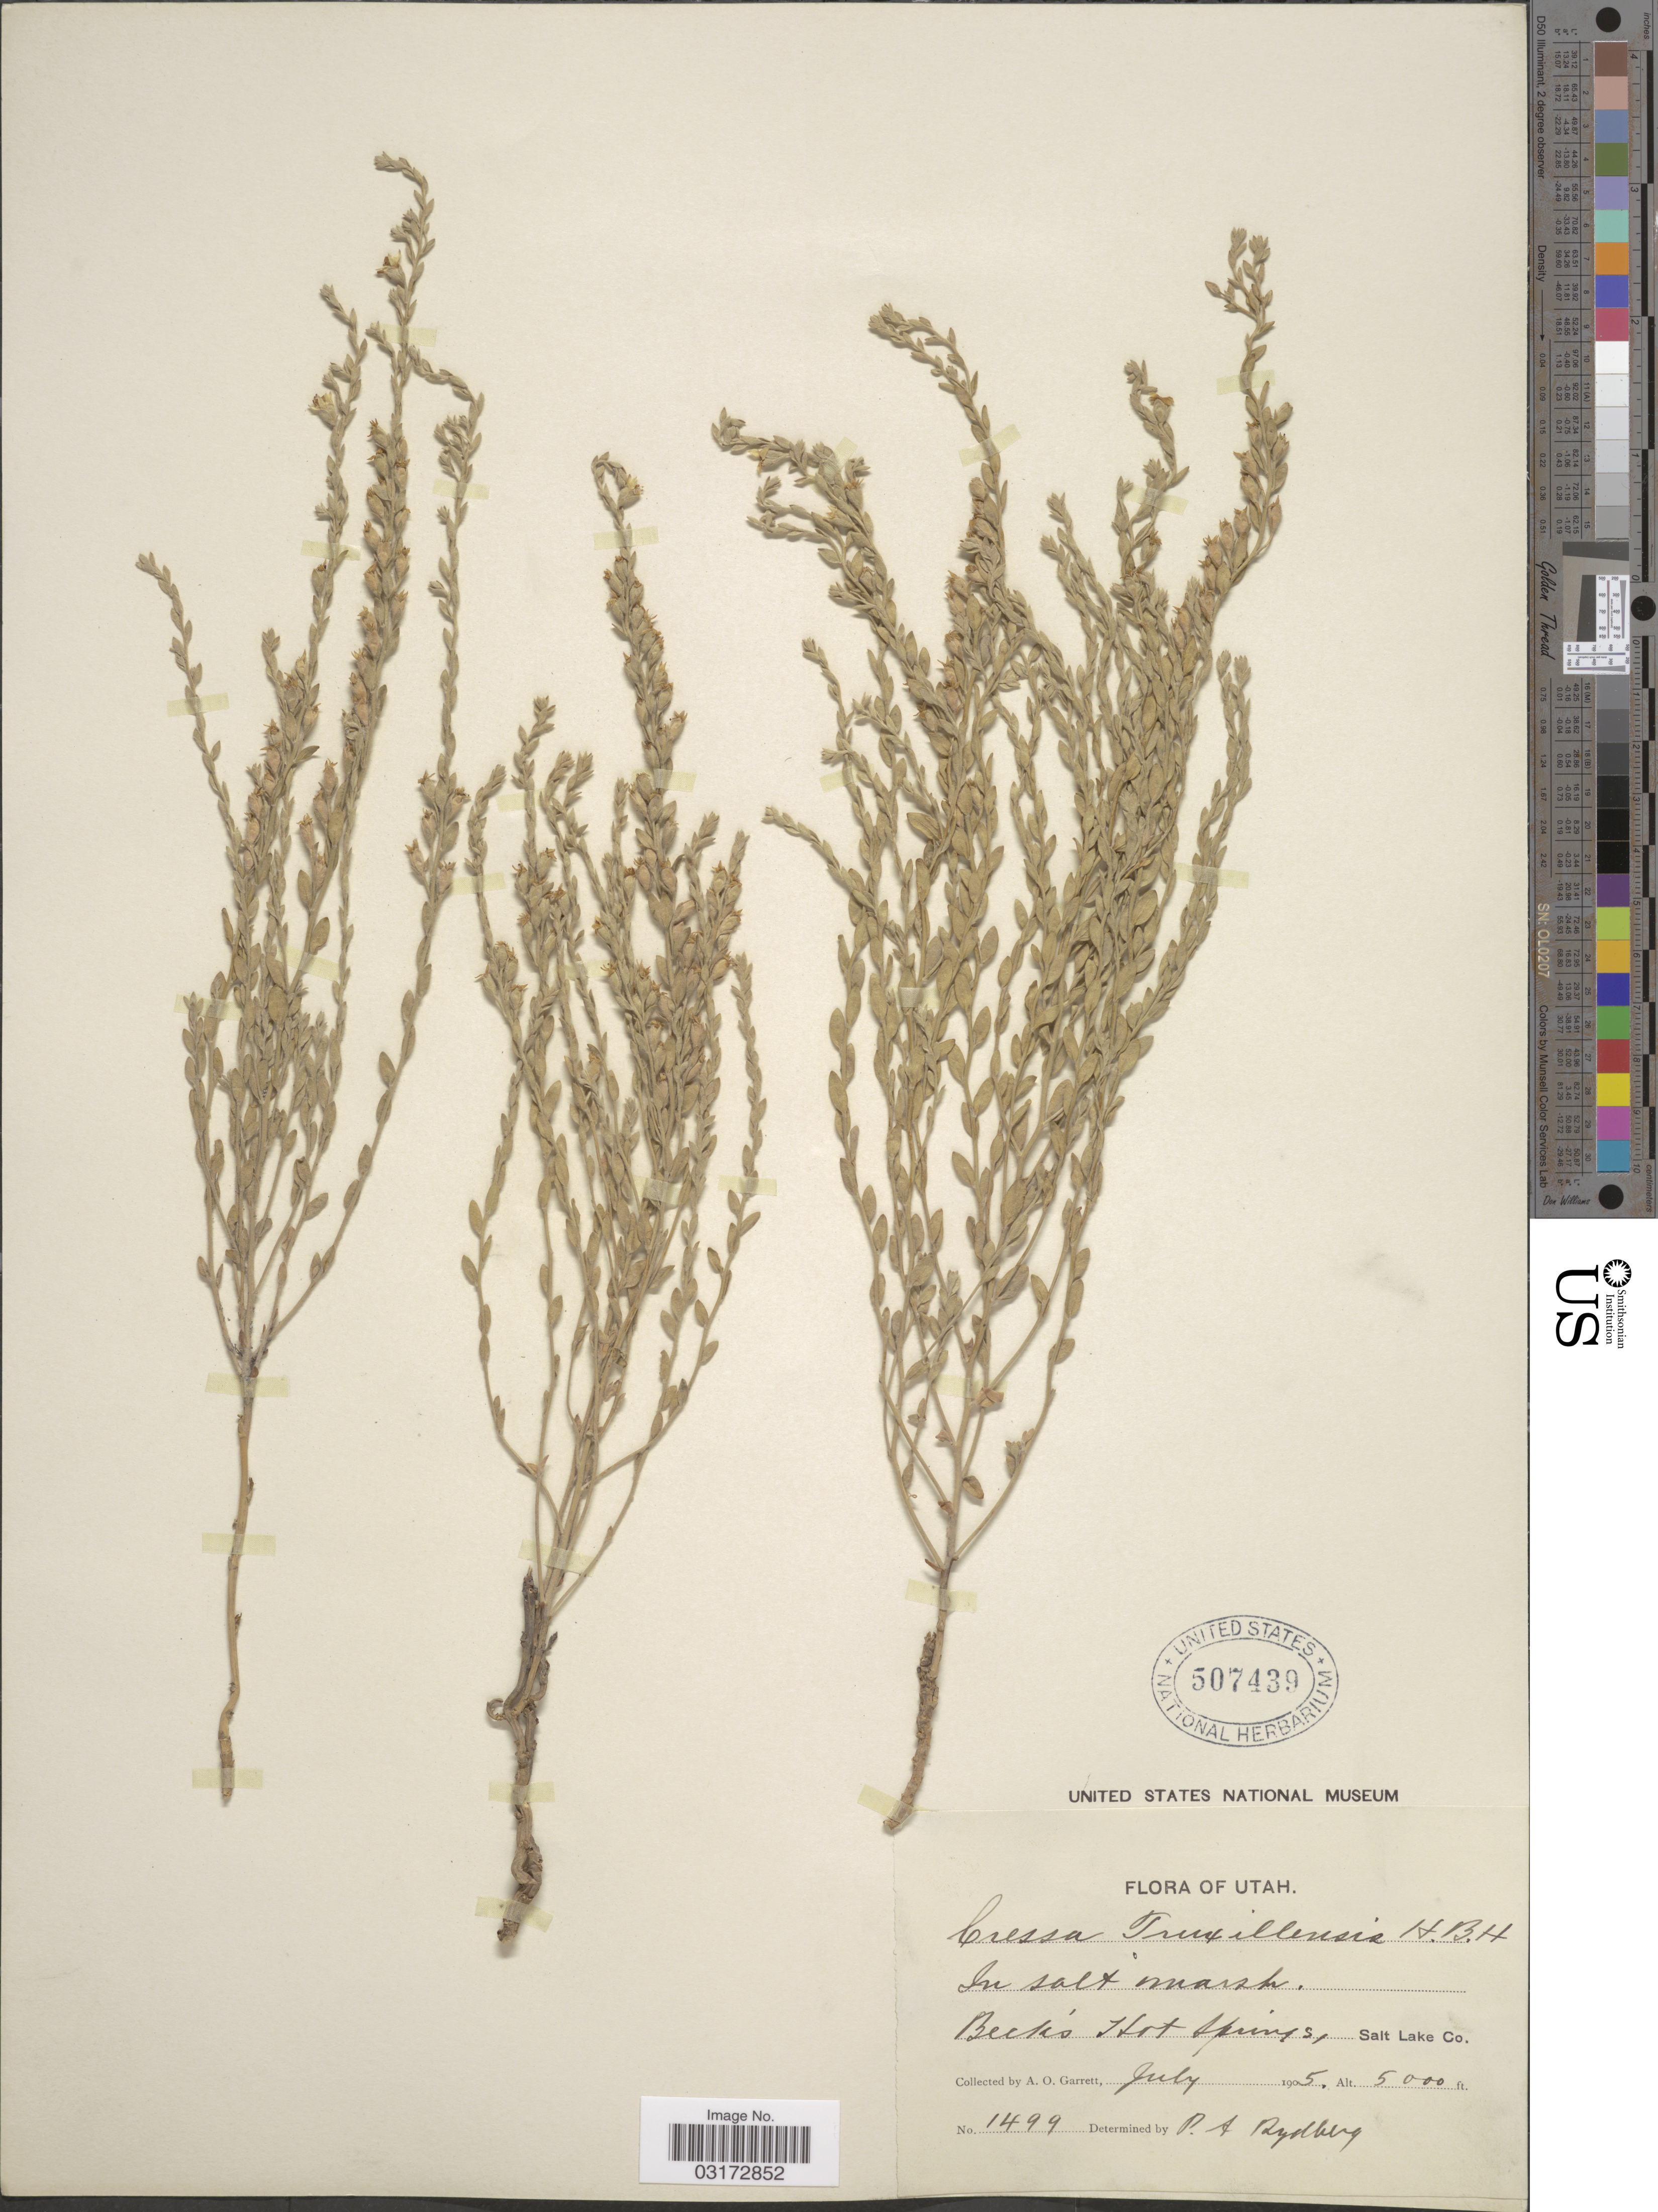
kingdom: Plantae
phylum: Tracheophyta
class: Magnoliopsida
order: Solanales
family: Convolvulaceae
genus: Cressa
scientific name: Cressa truxillensis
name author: Kunth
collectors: A. O. Garrett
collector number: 1499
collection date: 1905-07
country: United States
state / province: Utah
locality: Beck's Hot Springs, Salt Lake Co.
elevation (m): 1524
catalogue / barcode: US 507439